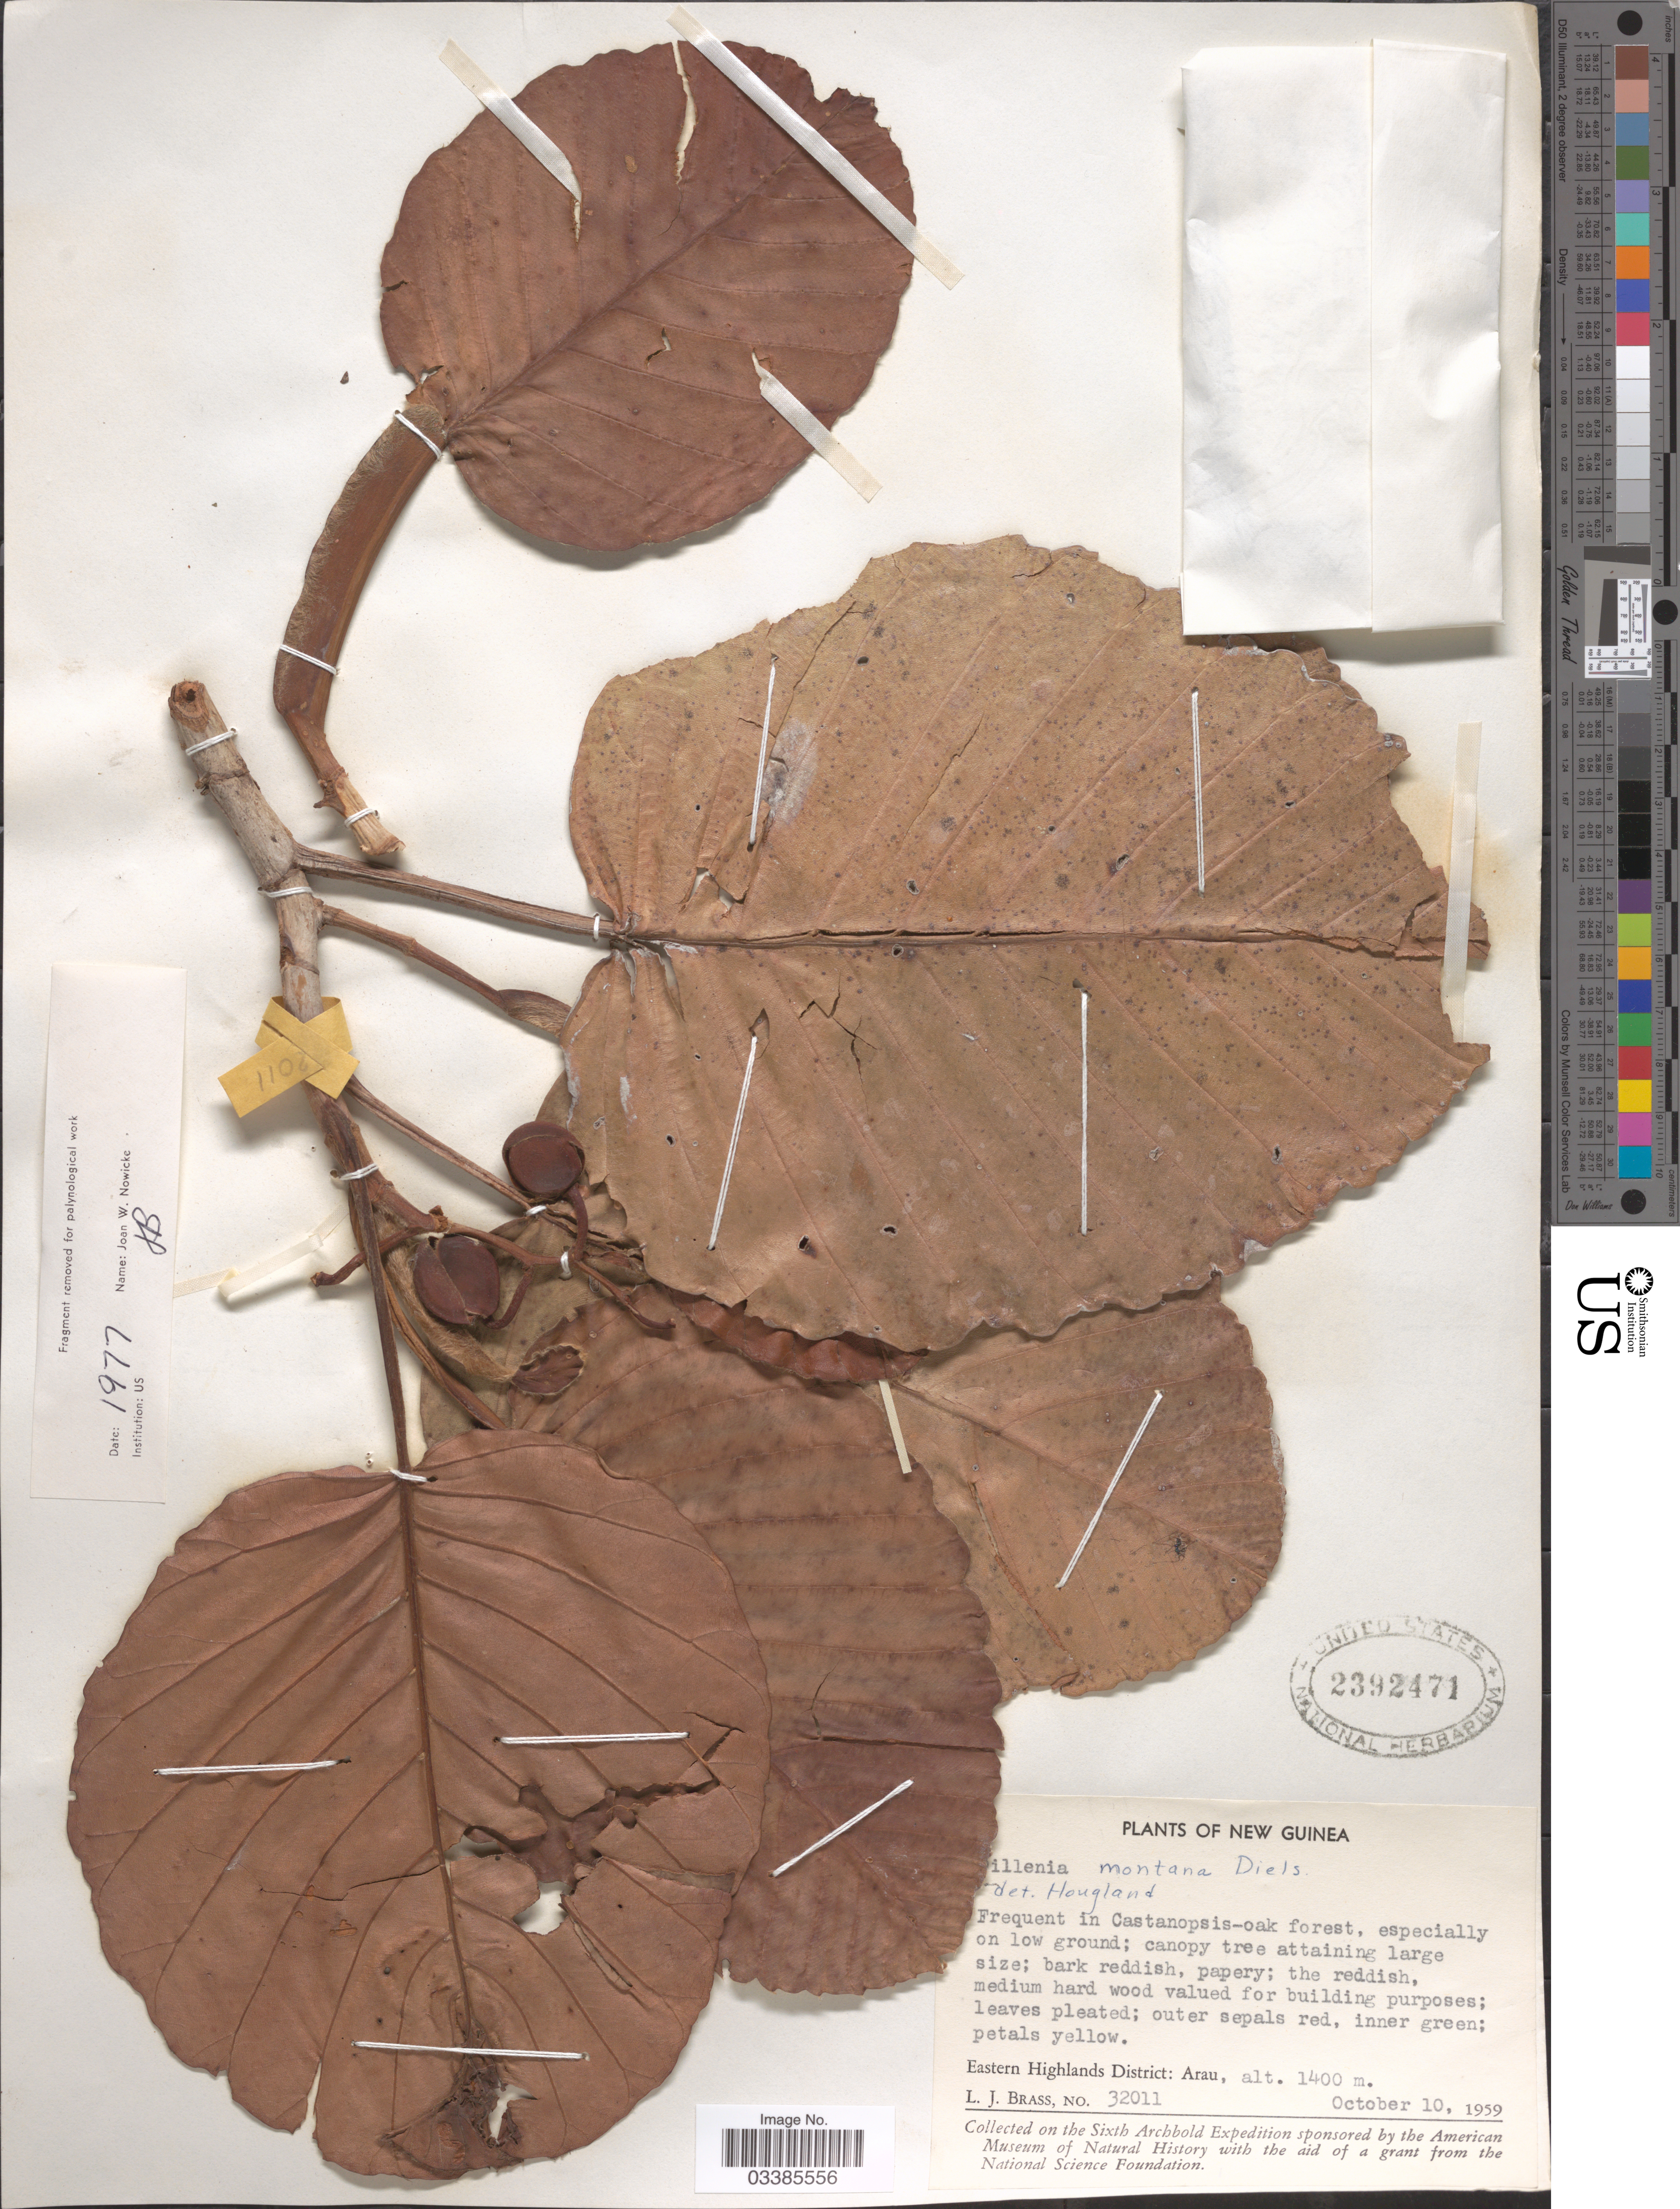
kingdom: Plantae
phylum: Tracheophyta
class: Magnoliopsida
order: Dilleniales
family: Dilleniaceae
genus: Dillenia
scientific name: Dillenia montana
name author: Diels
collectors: L. J. Brass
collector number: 32011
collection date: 1959-10-10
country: Papua New Guinea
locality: New Guinea. Eastern Highlands District: Arau.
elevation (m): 1400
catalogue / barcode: US 2392471